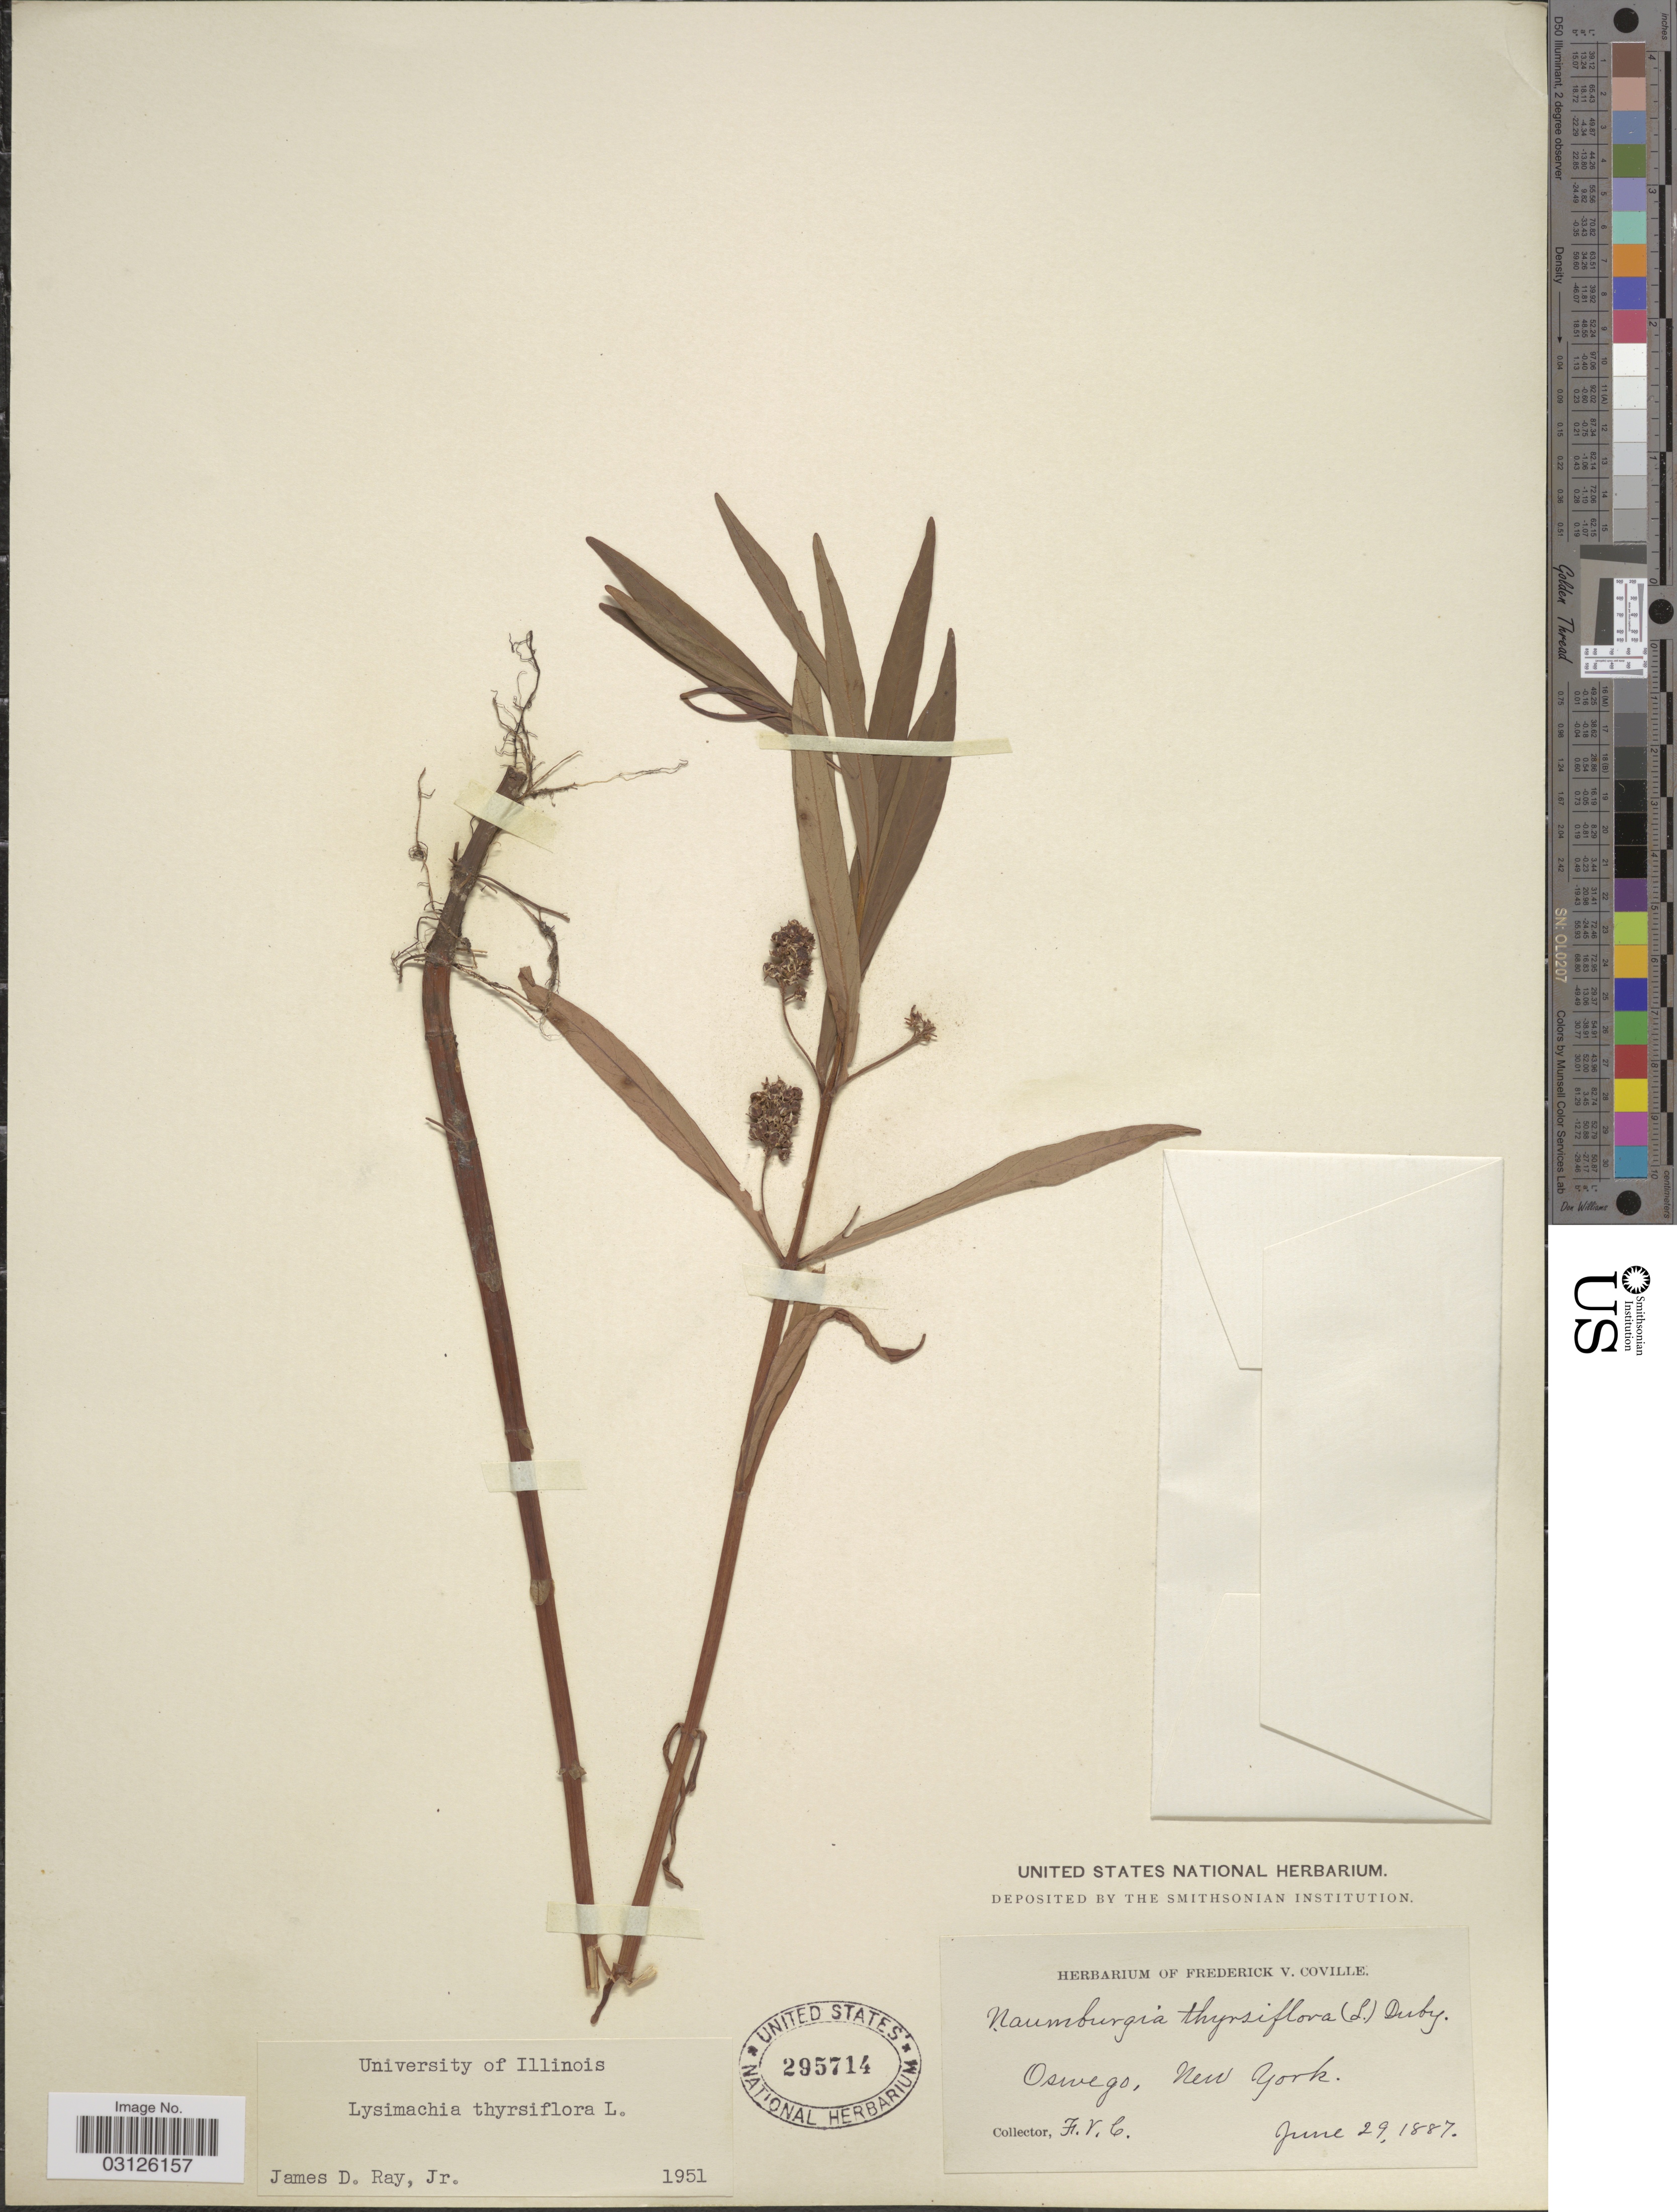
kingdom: Plantae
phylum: Tracheophyta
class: Magnoliopsida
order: Ericales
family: Primulaceae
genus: Lysimachia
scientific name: Lysimachia thyrsiflora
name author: L.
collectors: F. V. Coville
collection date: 1887-06-29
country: United States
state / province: New York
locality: Oswego.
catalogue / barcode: US 295714